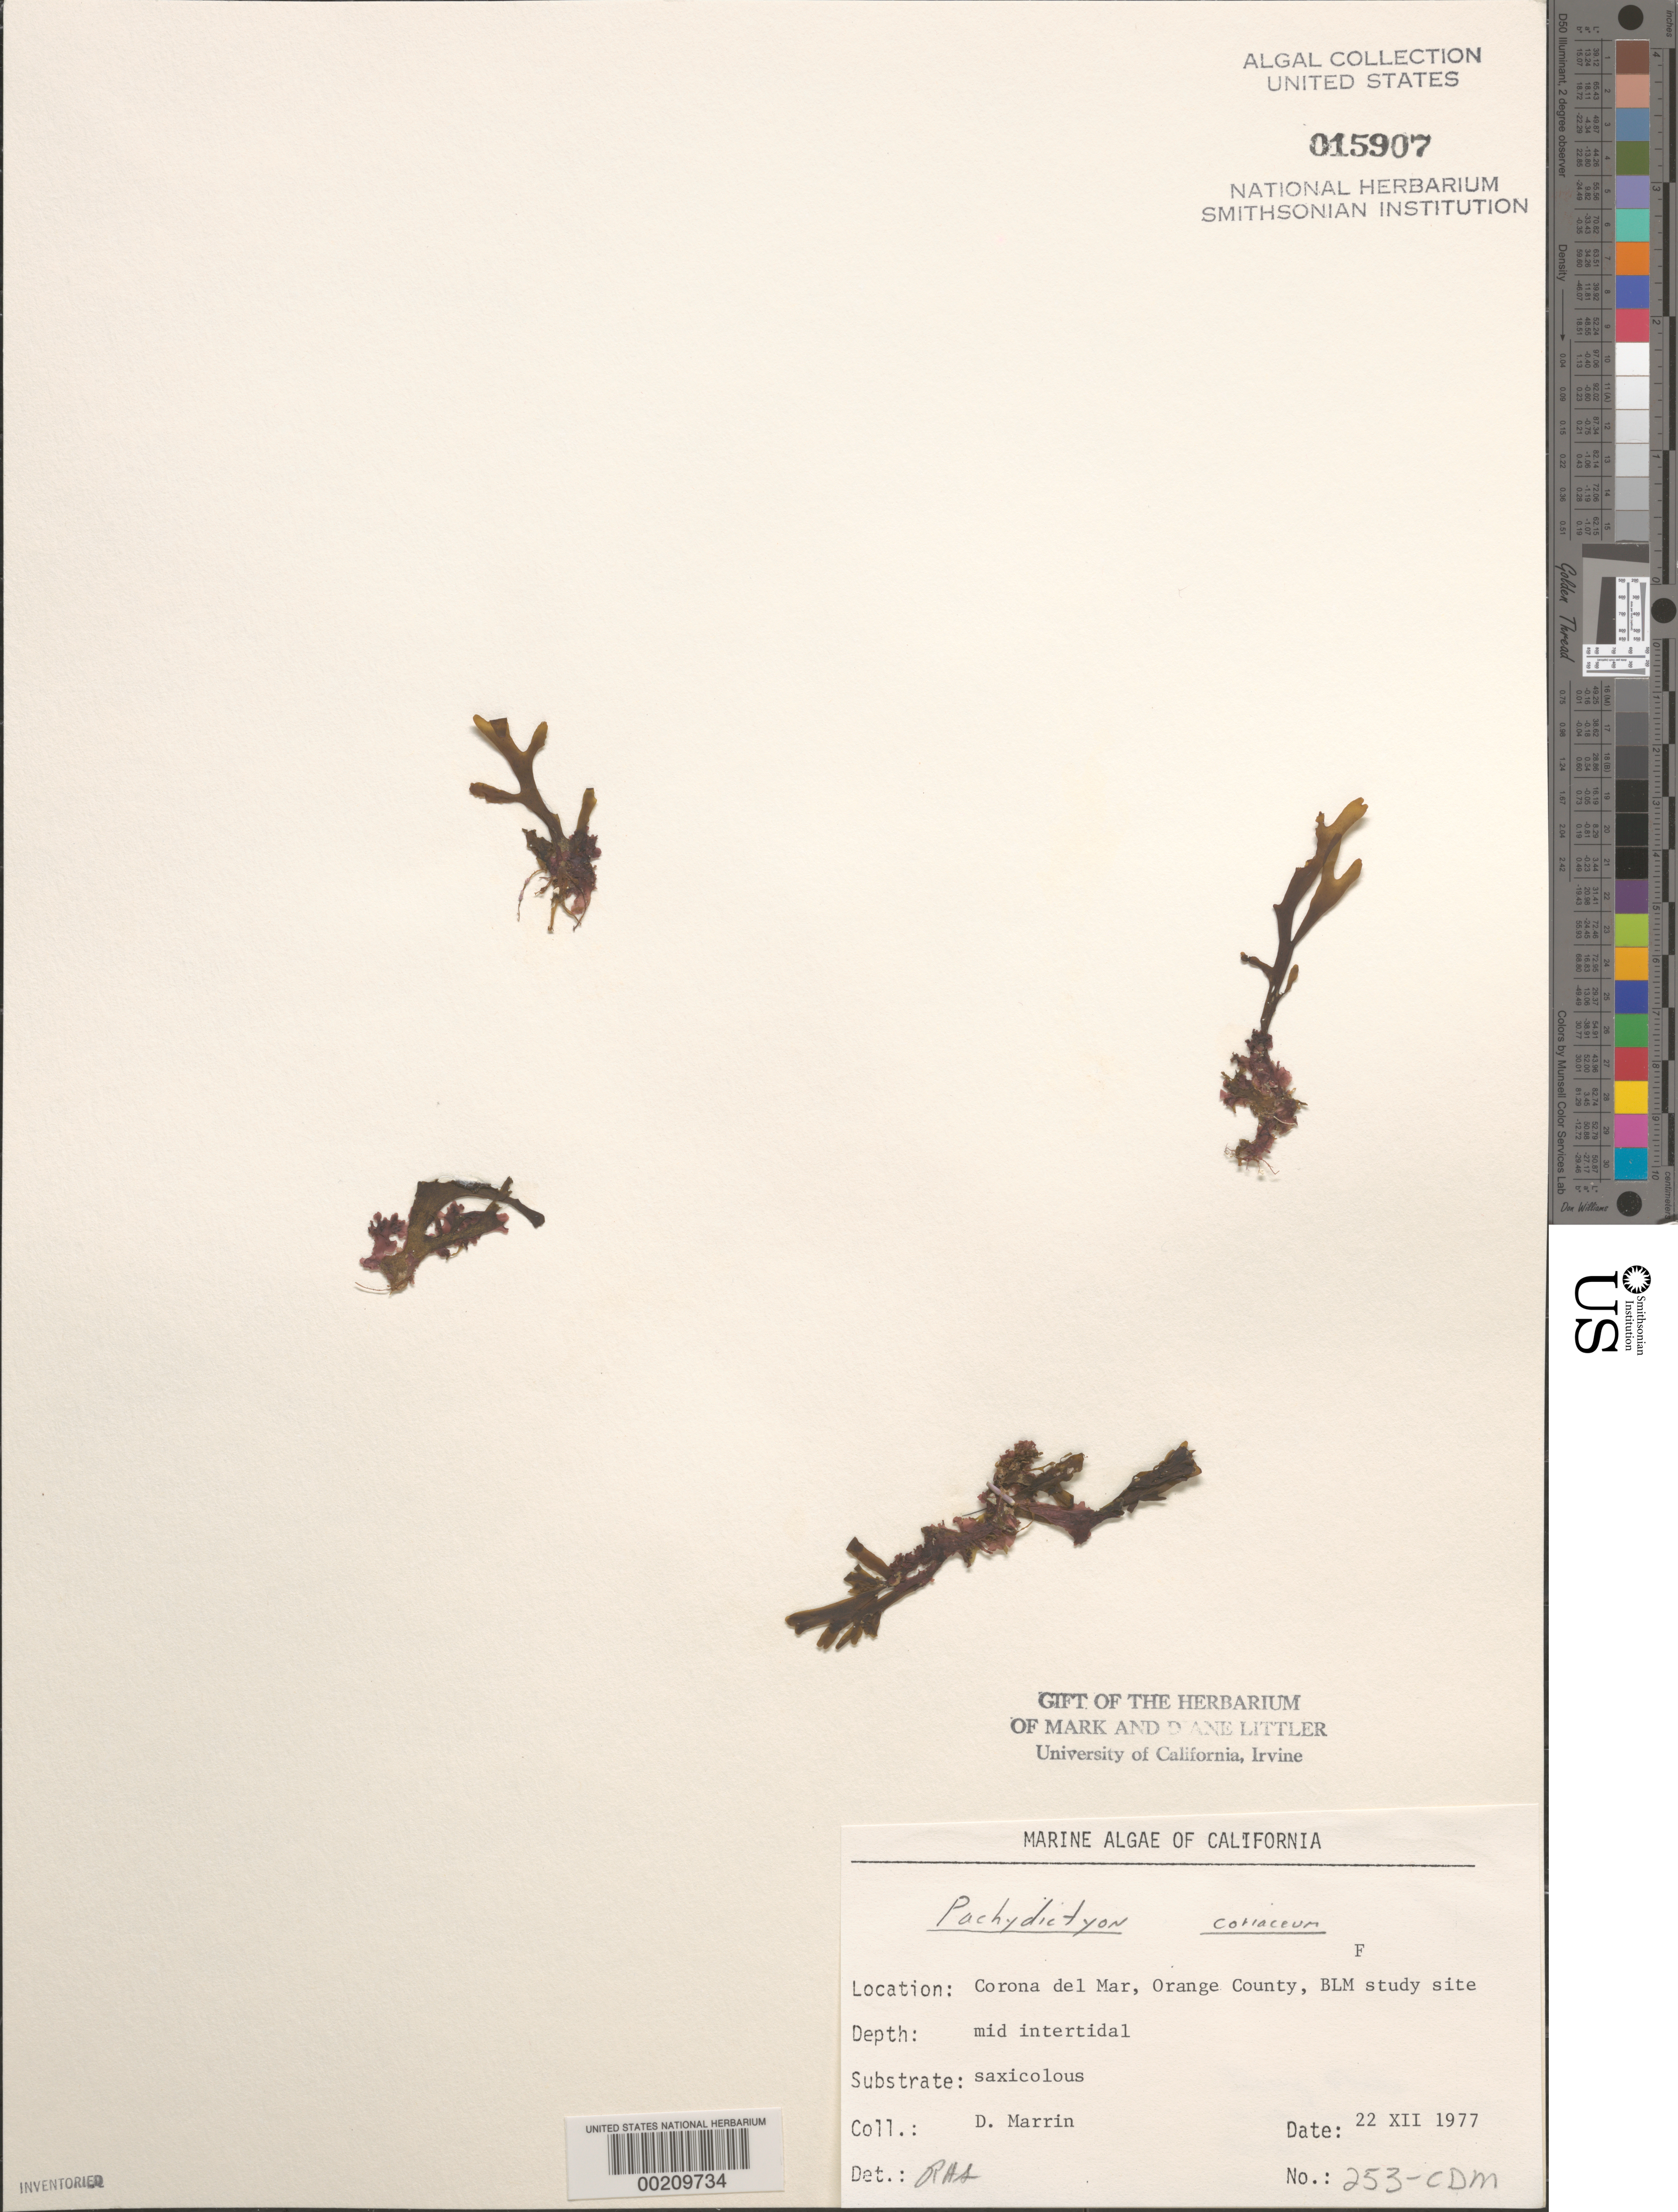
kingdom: Chromista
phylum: Ochrophyta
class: Phaeophyceae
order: Dictyotales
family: Dictyotaceae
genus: Pachydictyon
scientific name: Pachydictyon coriaceum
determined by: Sims, Robert H.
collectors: D. Marrin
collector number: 253-cdm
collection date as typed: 22 Dec 1977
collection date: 1977-12-22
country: United States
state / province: California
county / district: Orange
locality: Corona del Mar, mouth of Morning Canyon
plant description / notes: BLM-SOCALBIGHT Rocky Intertidal Survey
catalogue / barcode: US 15907